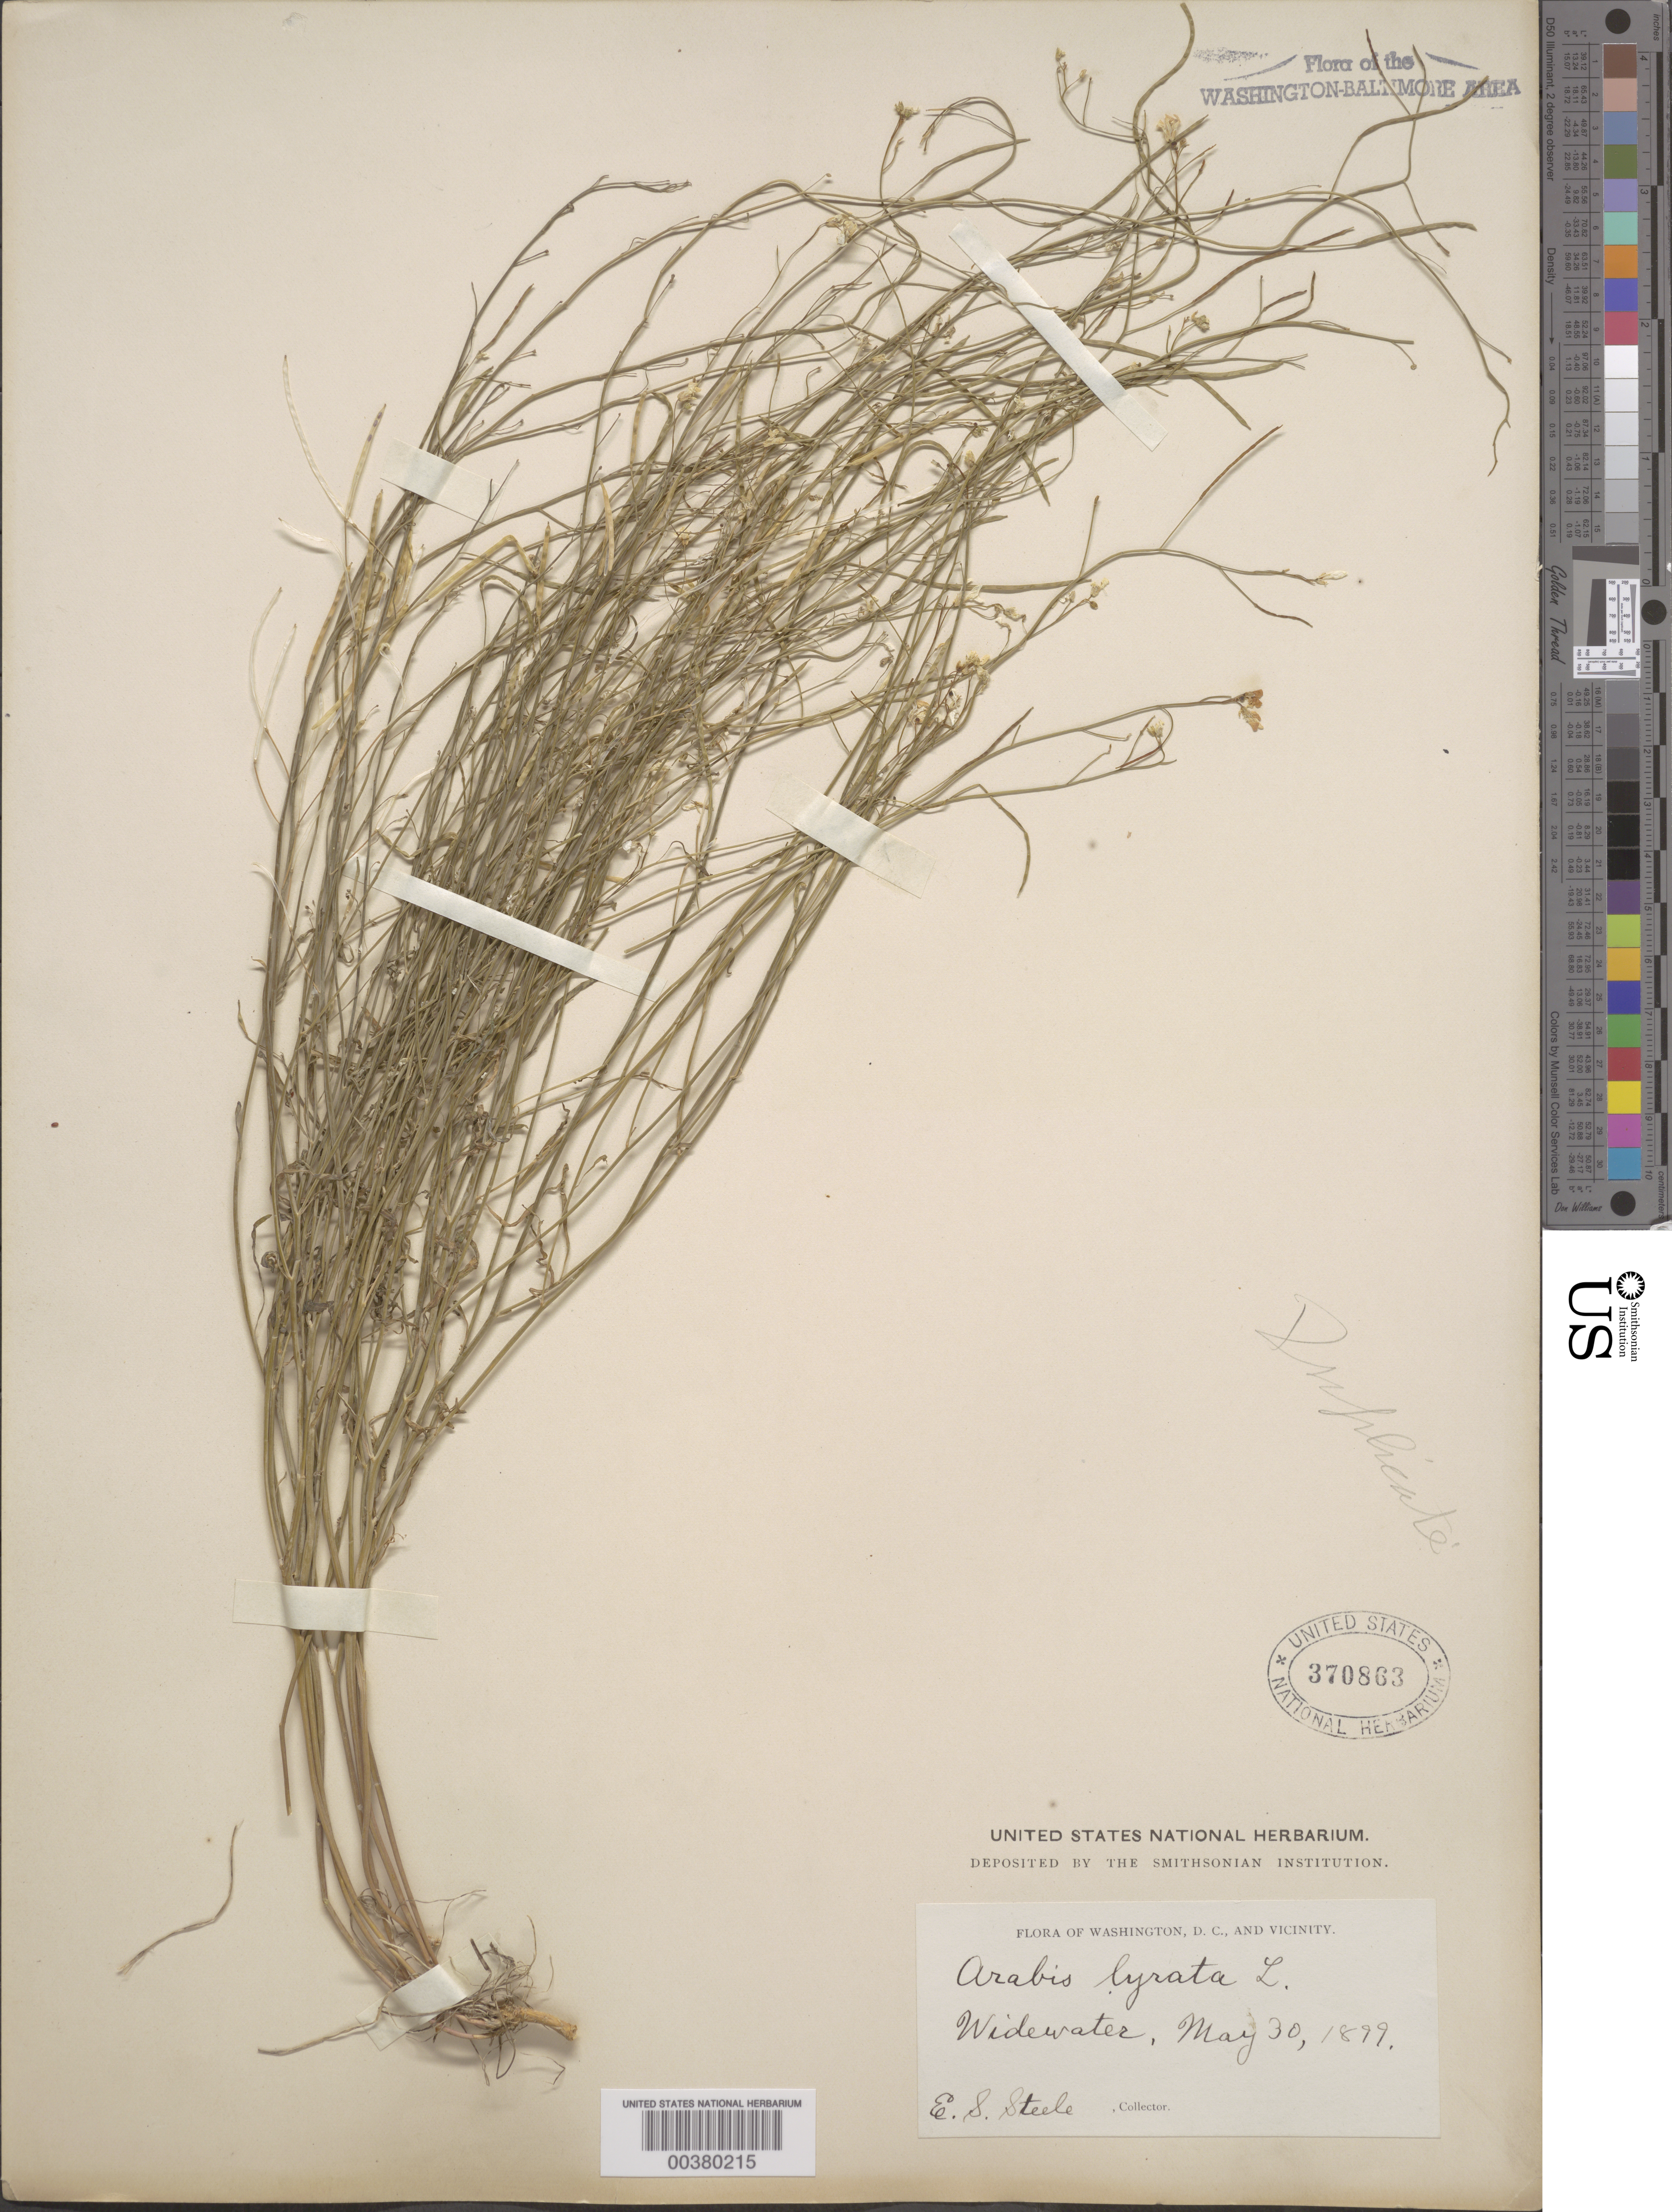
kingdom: Plantae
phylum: Tracheophyta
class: Magnoliopsida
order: Brassicales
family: Brassicaceae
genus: Arabidopsis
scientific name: Arabidopsis lyrata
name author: (L.) O'Kane & Al-Shehbaz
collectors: E. Steele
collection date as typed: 30 May 1899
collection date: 1899-05-30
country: United States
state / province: Maryland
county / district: Montgomery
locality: Widewater C. & O. Canal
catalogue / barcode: US 370863